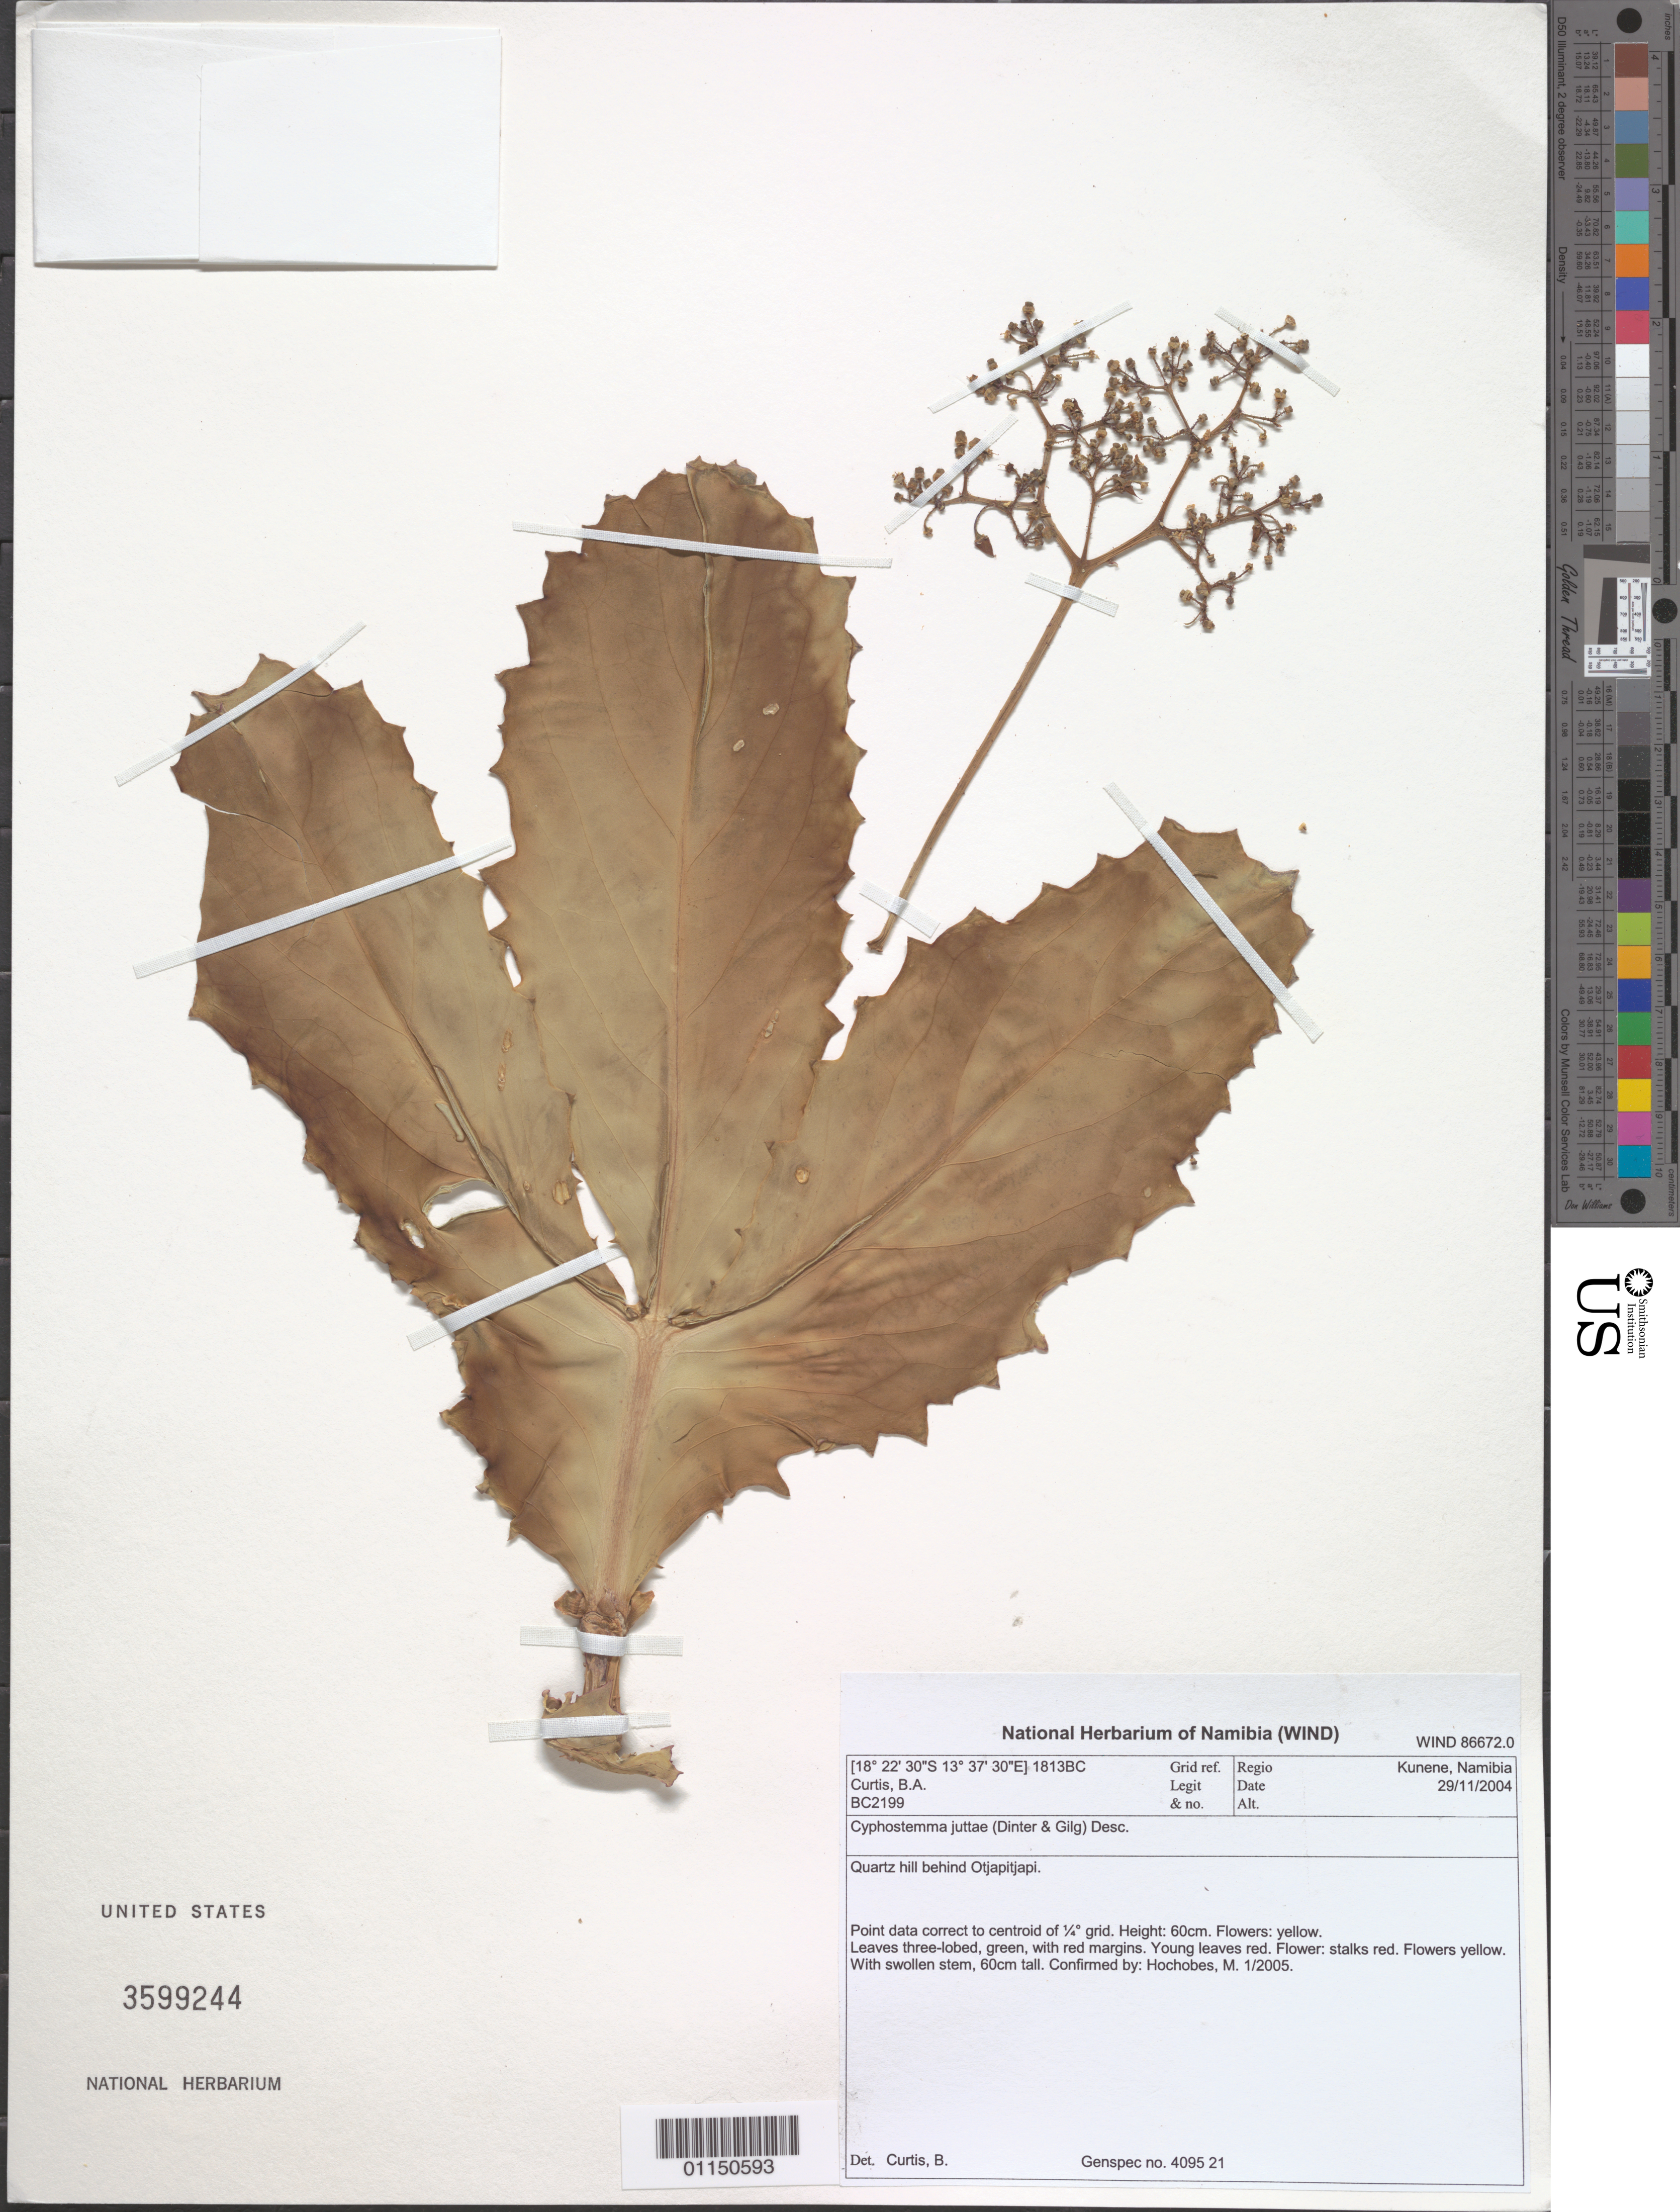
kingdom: Plantae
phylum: Tracheophyta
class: Magnoliopsida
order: Vitales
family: Vitaceae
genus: Cyphostemma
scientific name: Cyphostemma juttae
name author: (Dinter & Gilg) Desc.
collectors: B. A. Curtis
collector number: BC2199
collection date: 2004-11-29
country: Namibia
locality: Quartz hill behind Otjapitjapi.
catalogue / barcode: US 3599244